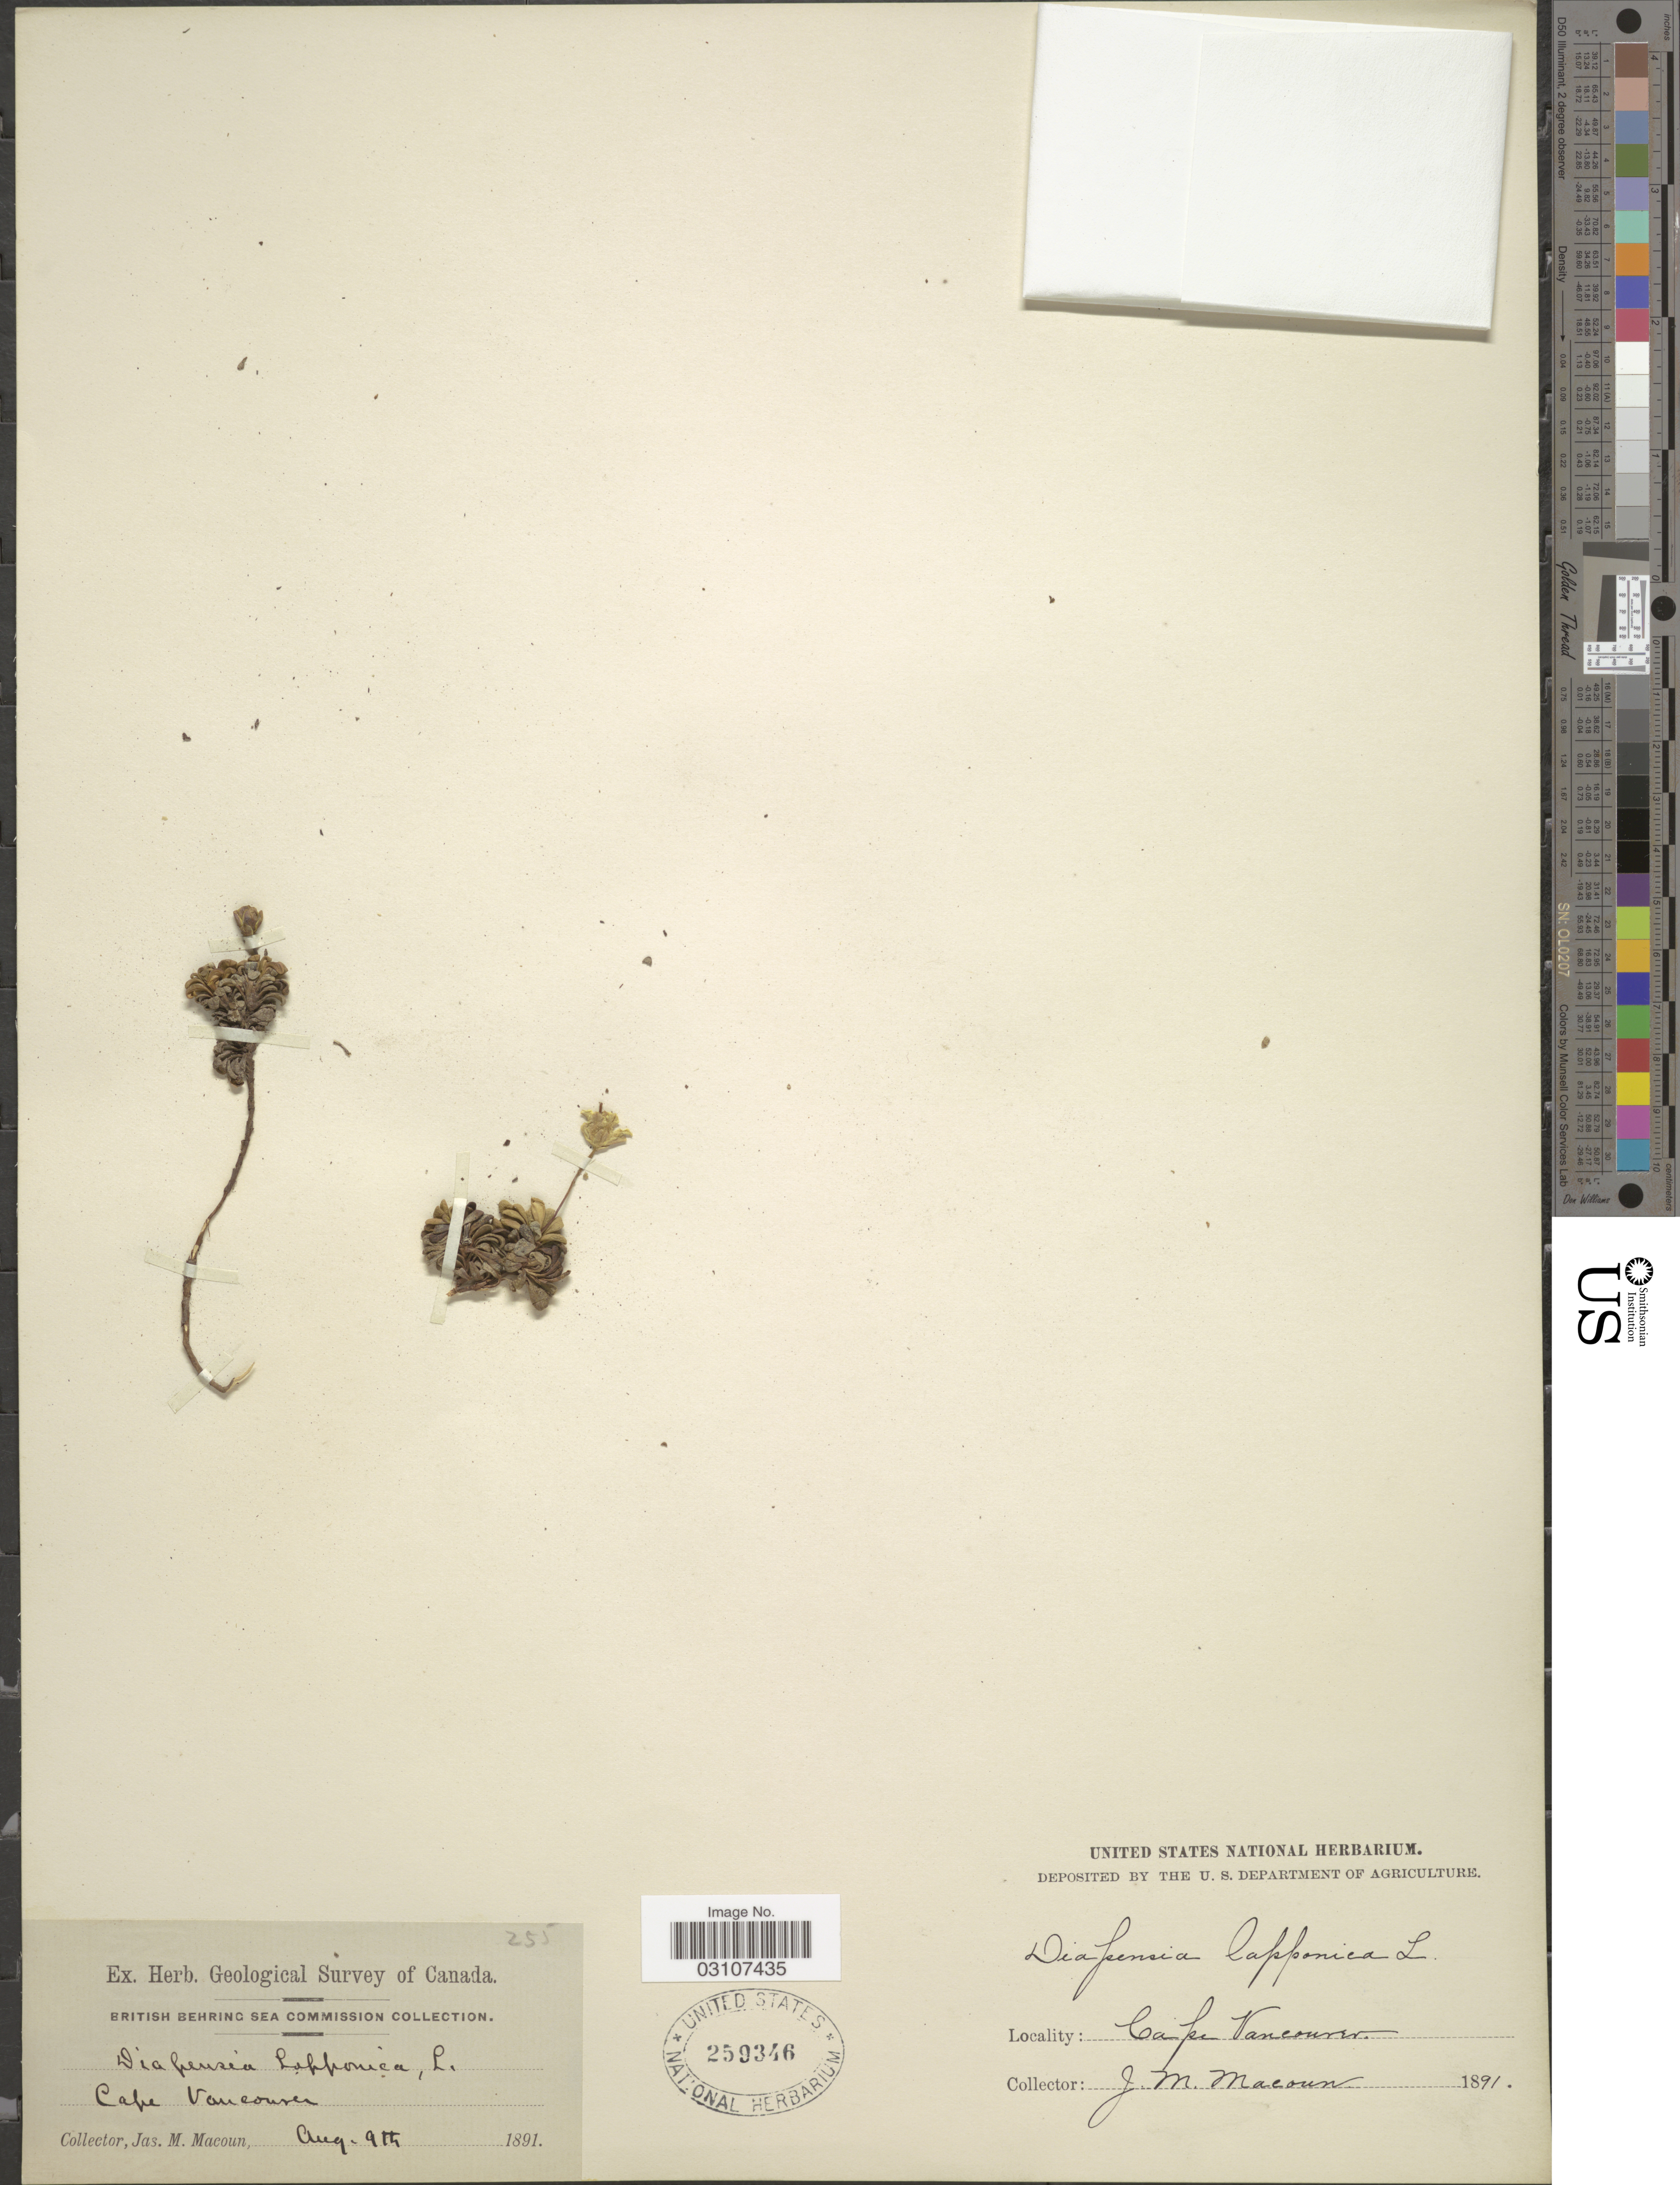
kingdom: Plantae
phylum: Tracheophyta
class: Magnoliopsida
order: Ericales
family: Diapensiaceae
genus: Diapensia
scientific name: Diapensia lapponica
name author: L.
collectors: J. M. Macoun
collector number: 255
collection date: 1891-08-09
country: United States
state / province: Alaska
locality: Cape Vancouver.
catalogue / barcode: US 259346